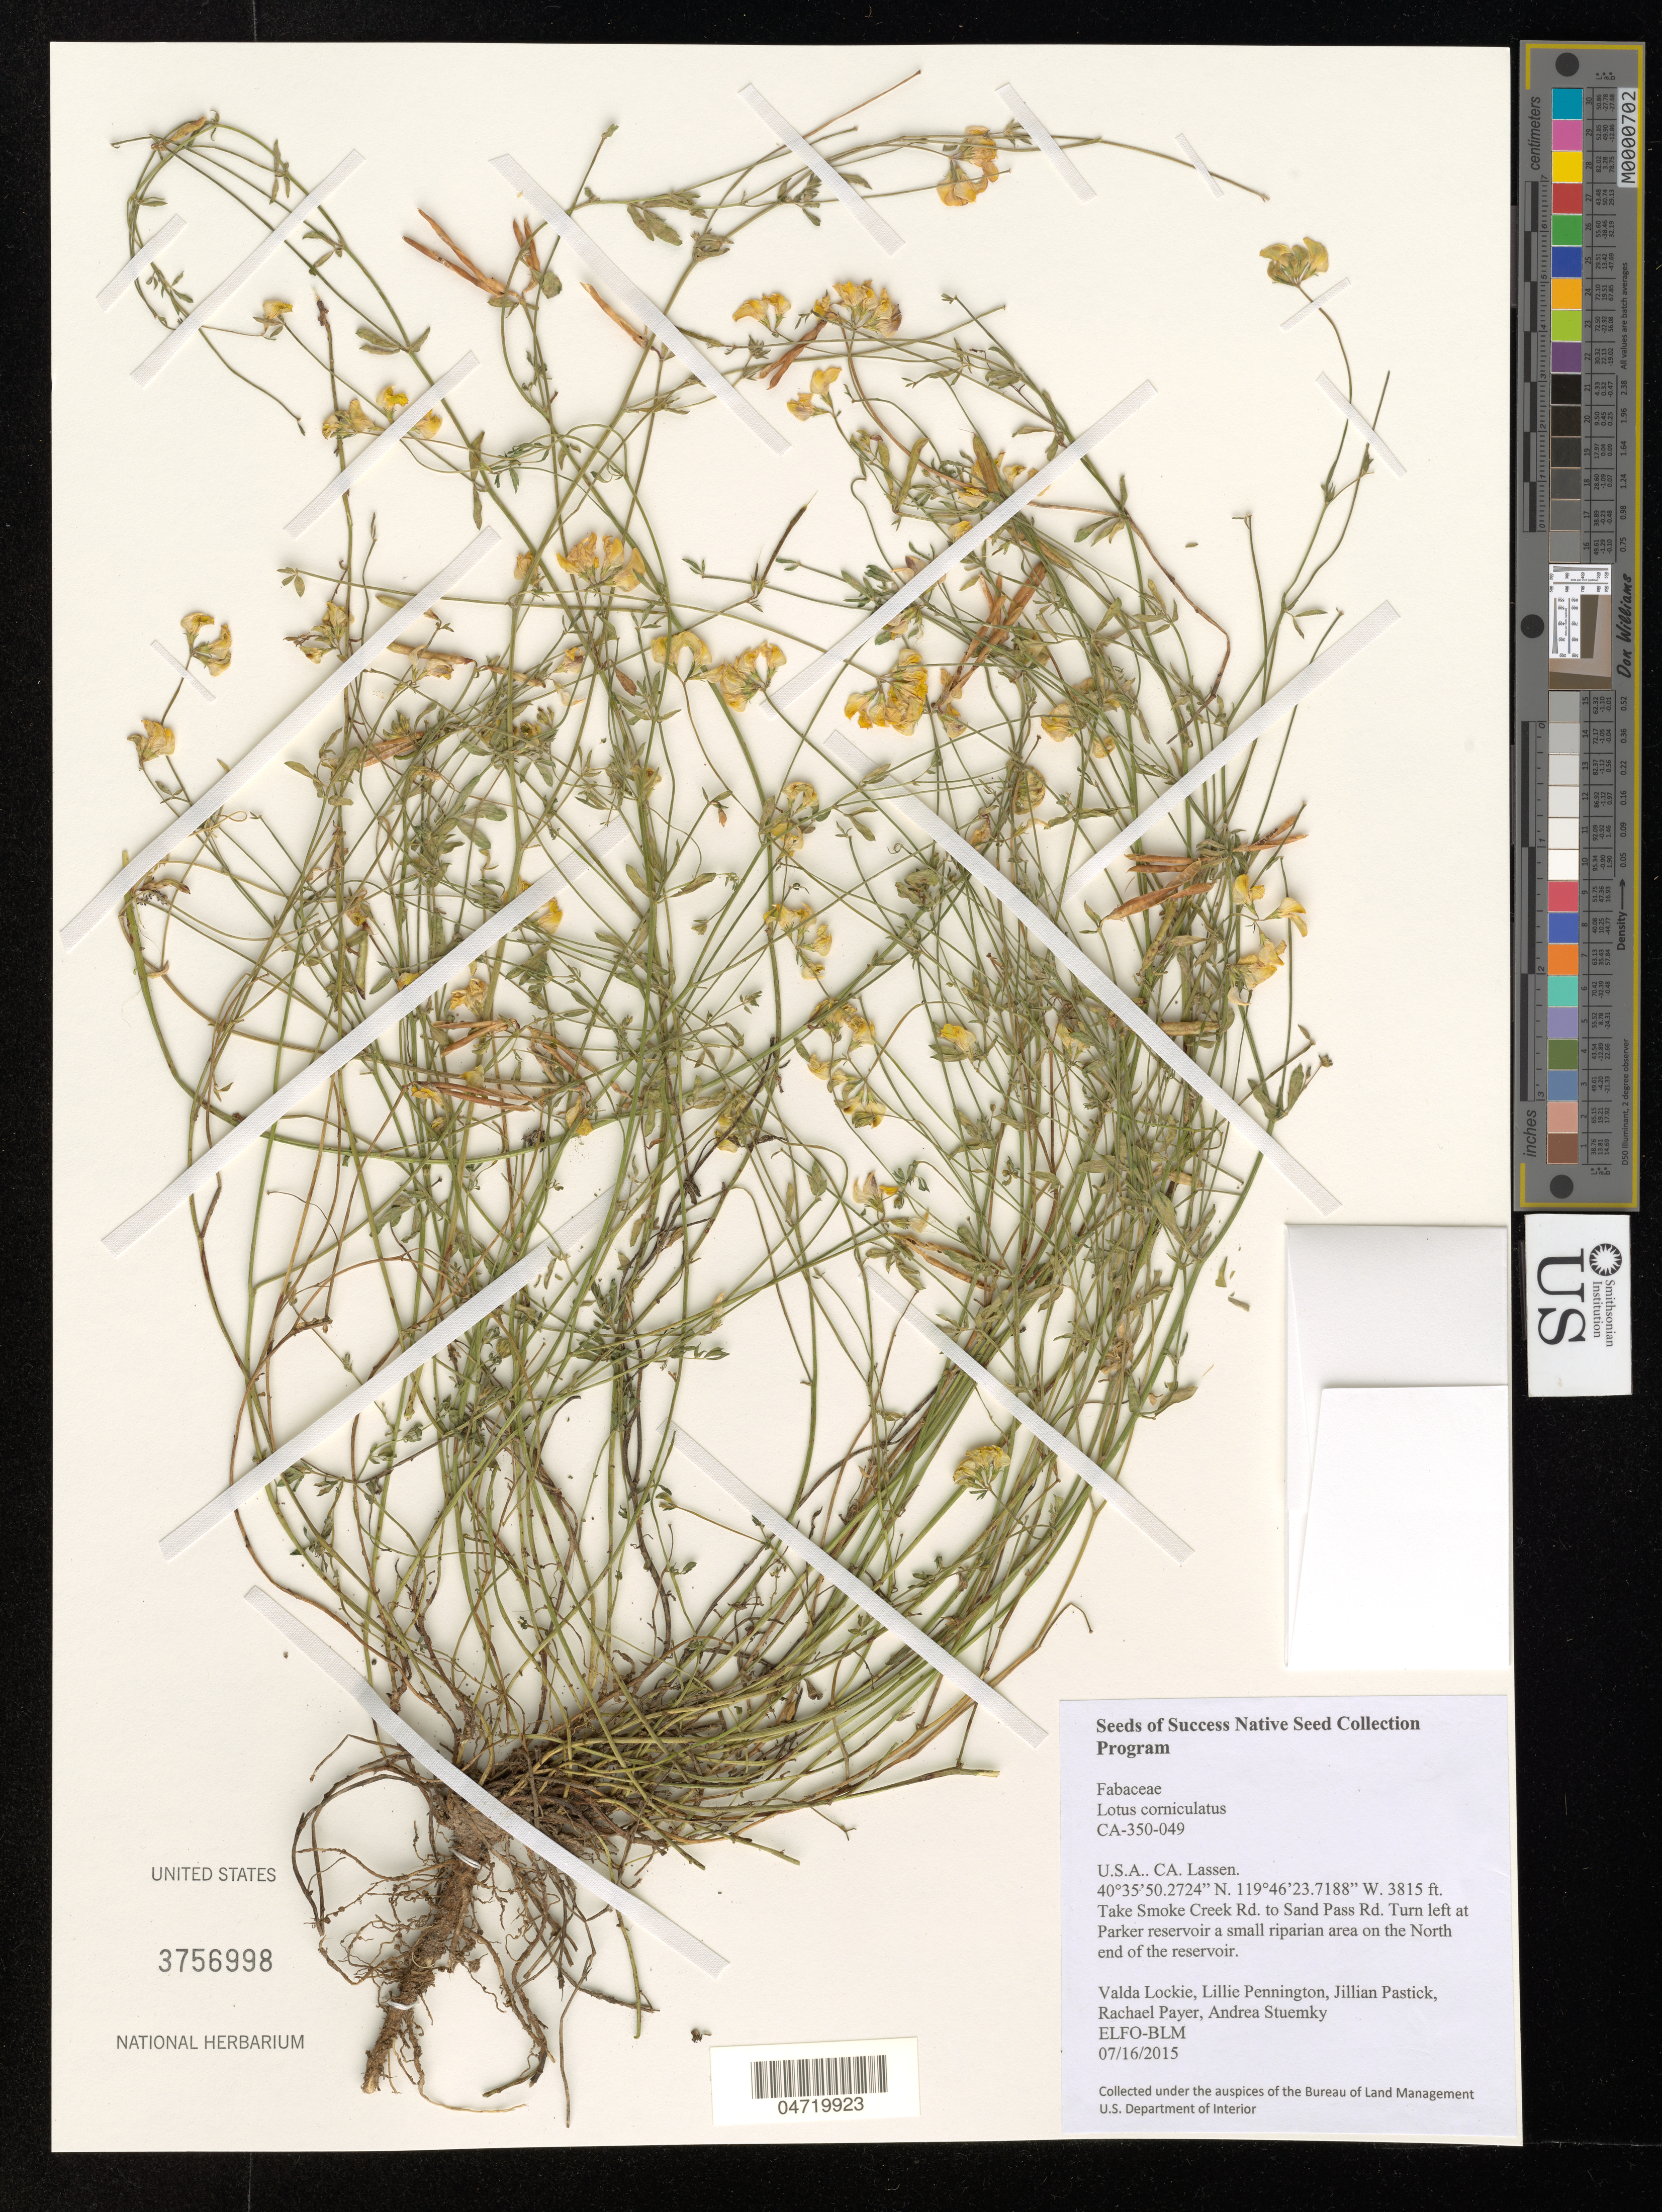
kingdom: Plantae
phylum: Tracheophyta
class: Magnoliopsida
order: Fabales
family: Fabaceae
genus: Lotus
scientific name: Lotus corniculatus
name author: L.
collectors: V. Lockie, L. Pennington, J. Pastick, R. Payer & A. Stuemky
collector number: CA-350-049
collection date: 2015-07-16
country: United States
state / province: California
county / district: Lassen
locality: Lassen. Take Smoke Creek Rd. to Sand Pass Rd. Turn left at Parker reservoir a small riparian area on the North end of the reservoir.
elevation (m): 1163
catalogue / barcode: US 3756998